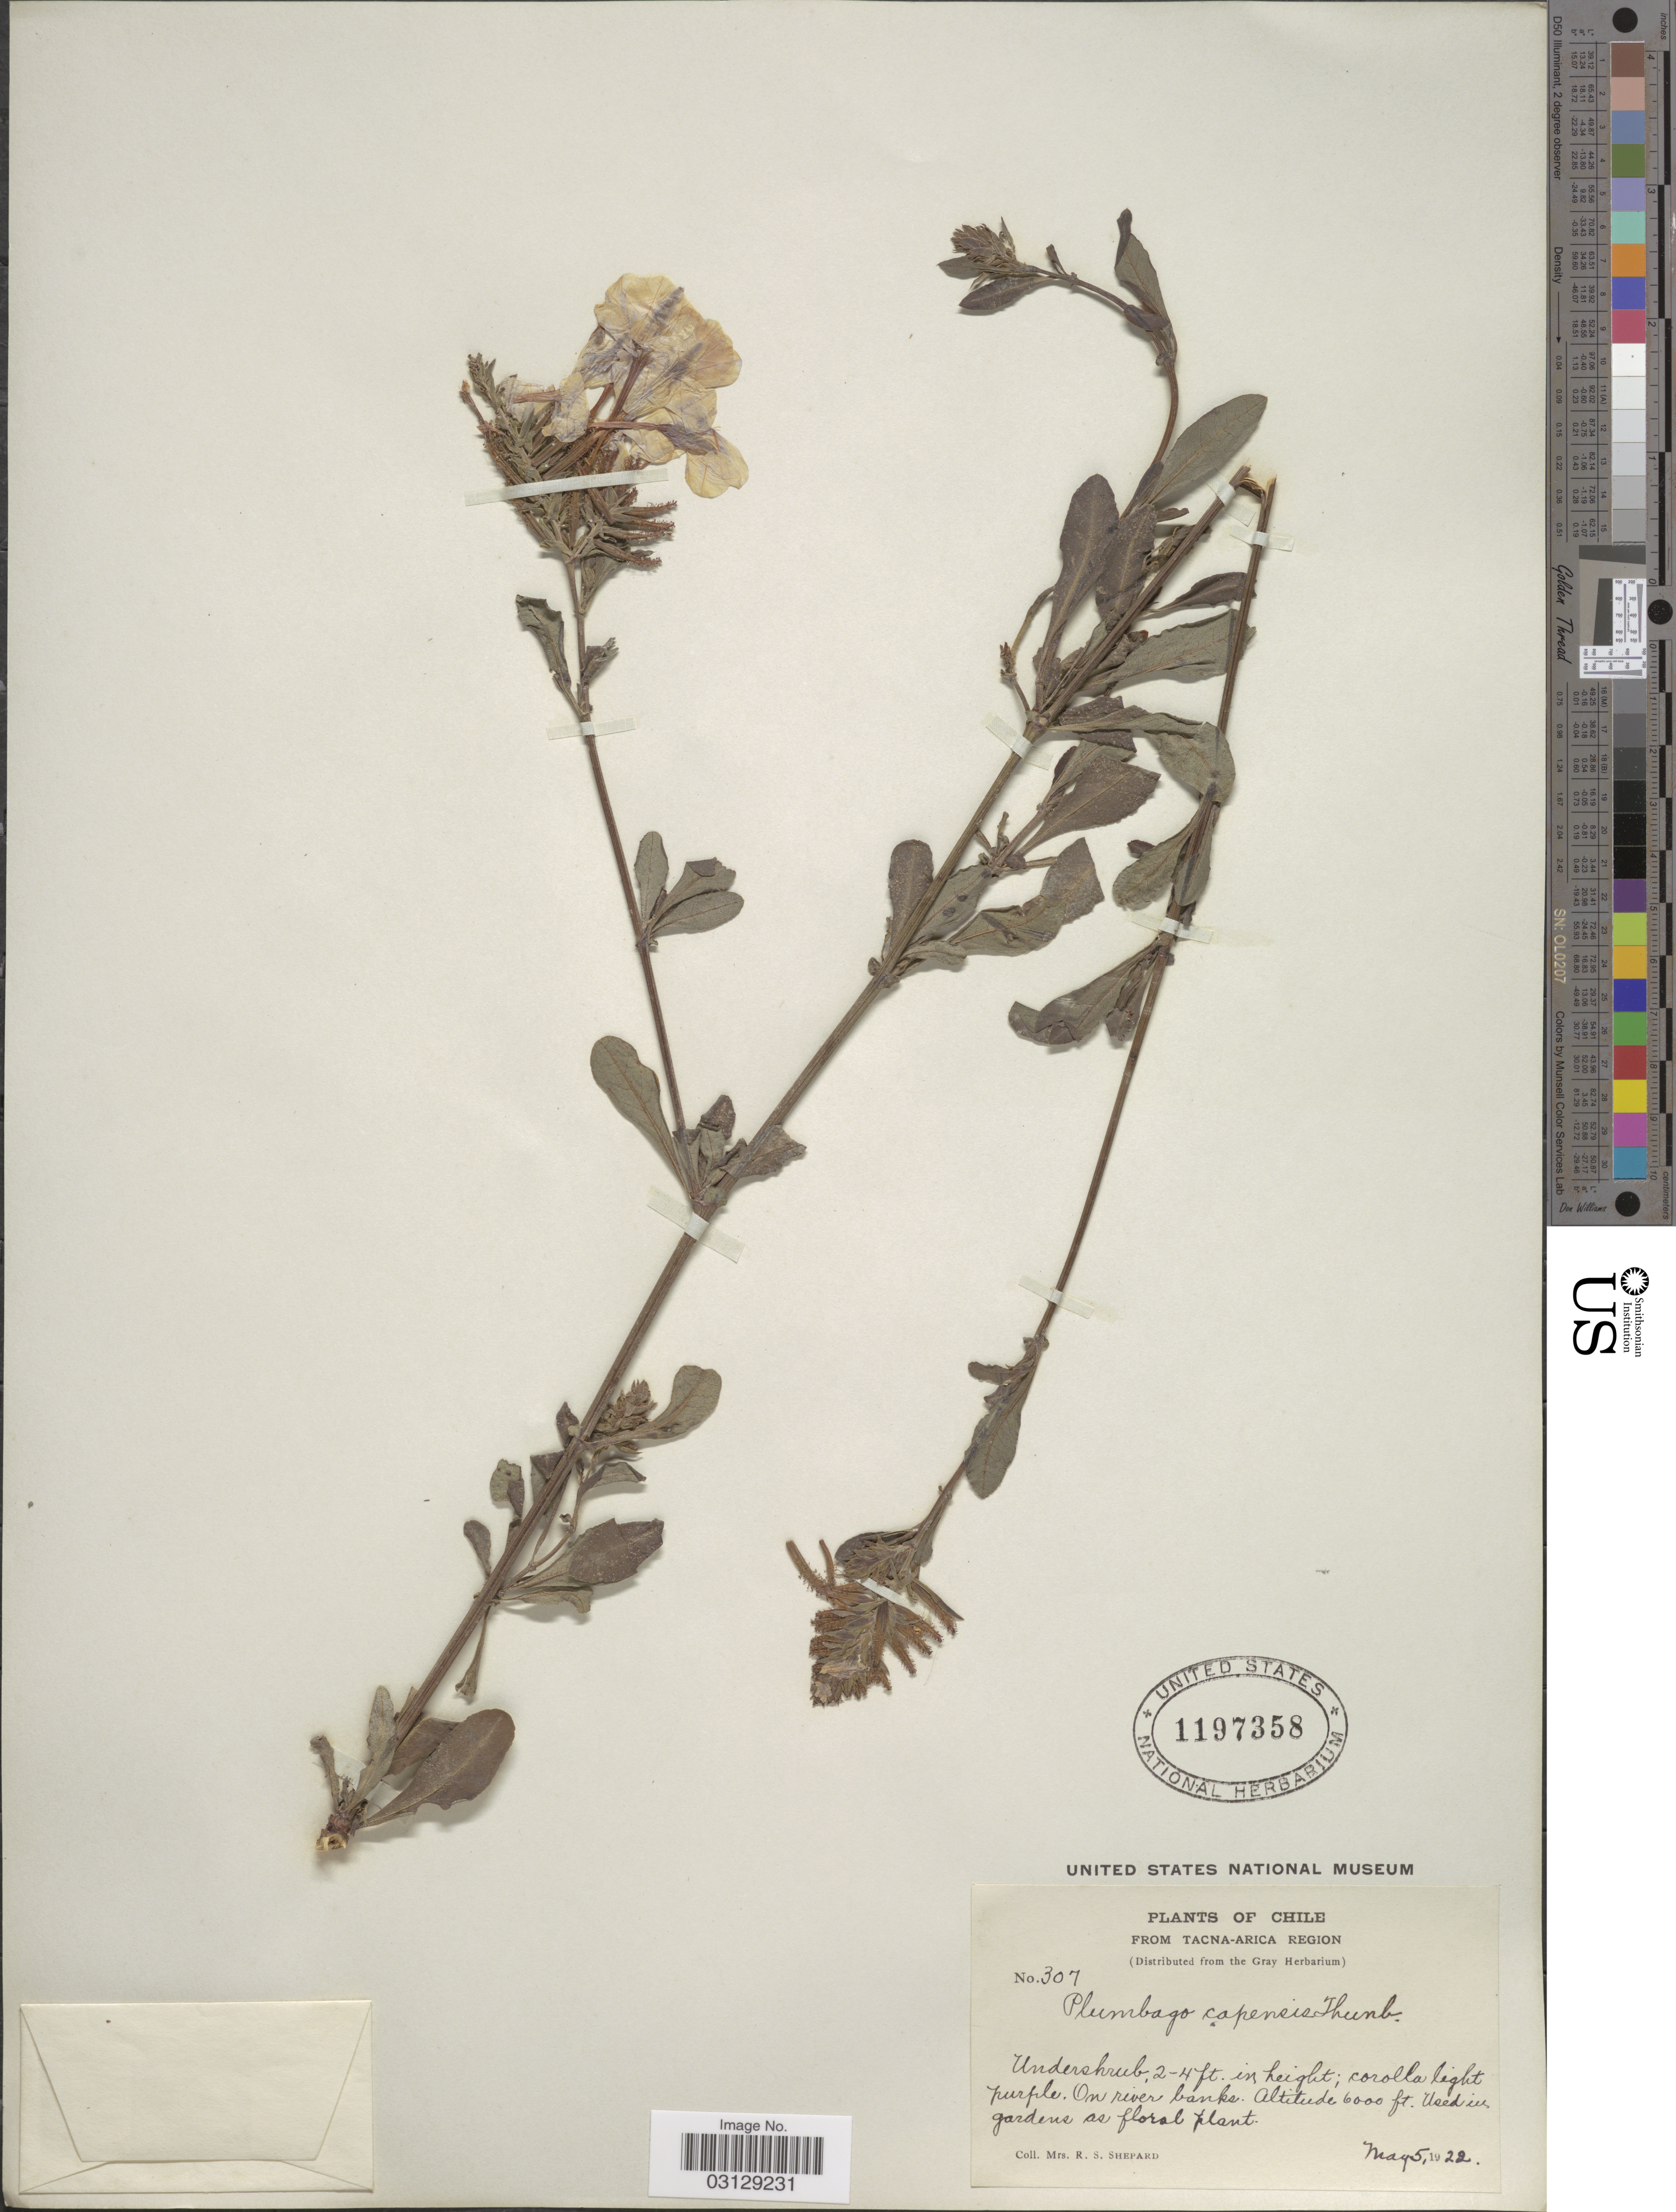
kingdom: Plantae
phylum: Tracheophyta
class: Magnoliopsida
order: Caryophyllales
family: Plumbaginaceae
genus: Plumbago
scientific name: Plumbago auriculata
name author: Lam.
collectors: R. Shepard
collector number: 307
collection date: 1922-05-05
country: Chile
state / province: Arica y Parinacota (XV)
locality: Tacna-Arica Region. On river banks.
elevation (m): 1829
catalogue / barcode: US 1197358